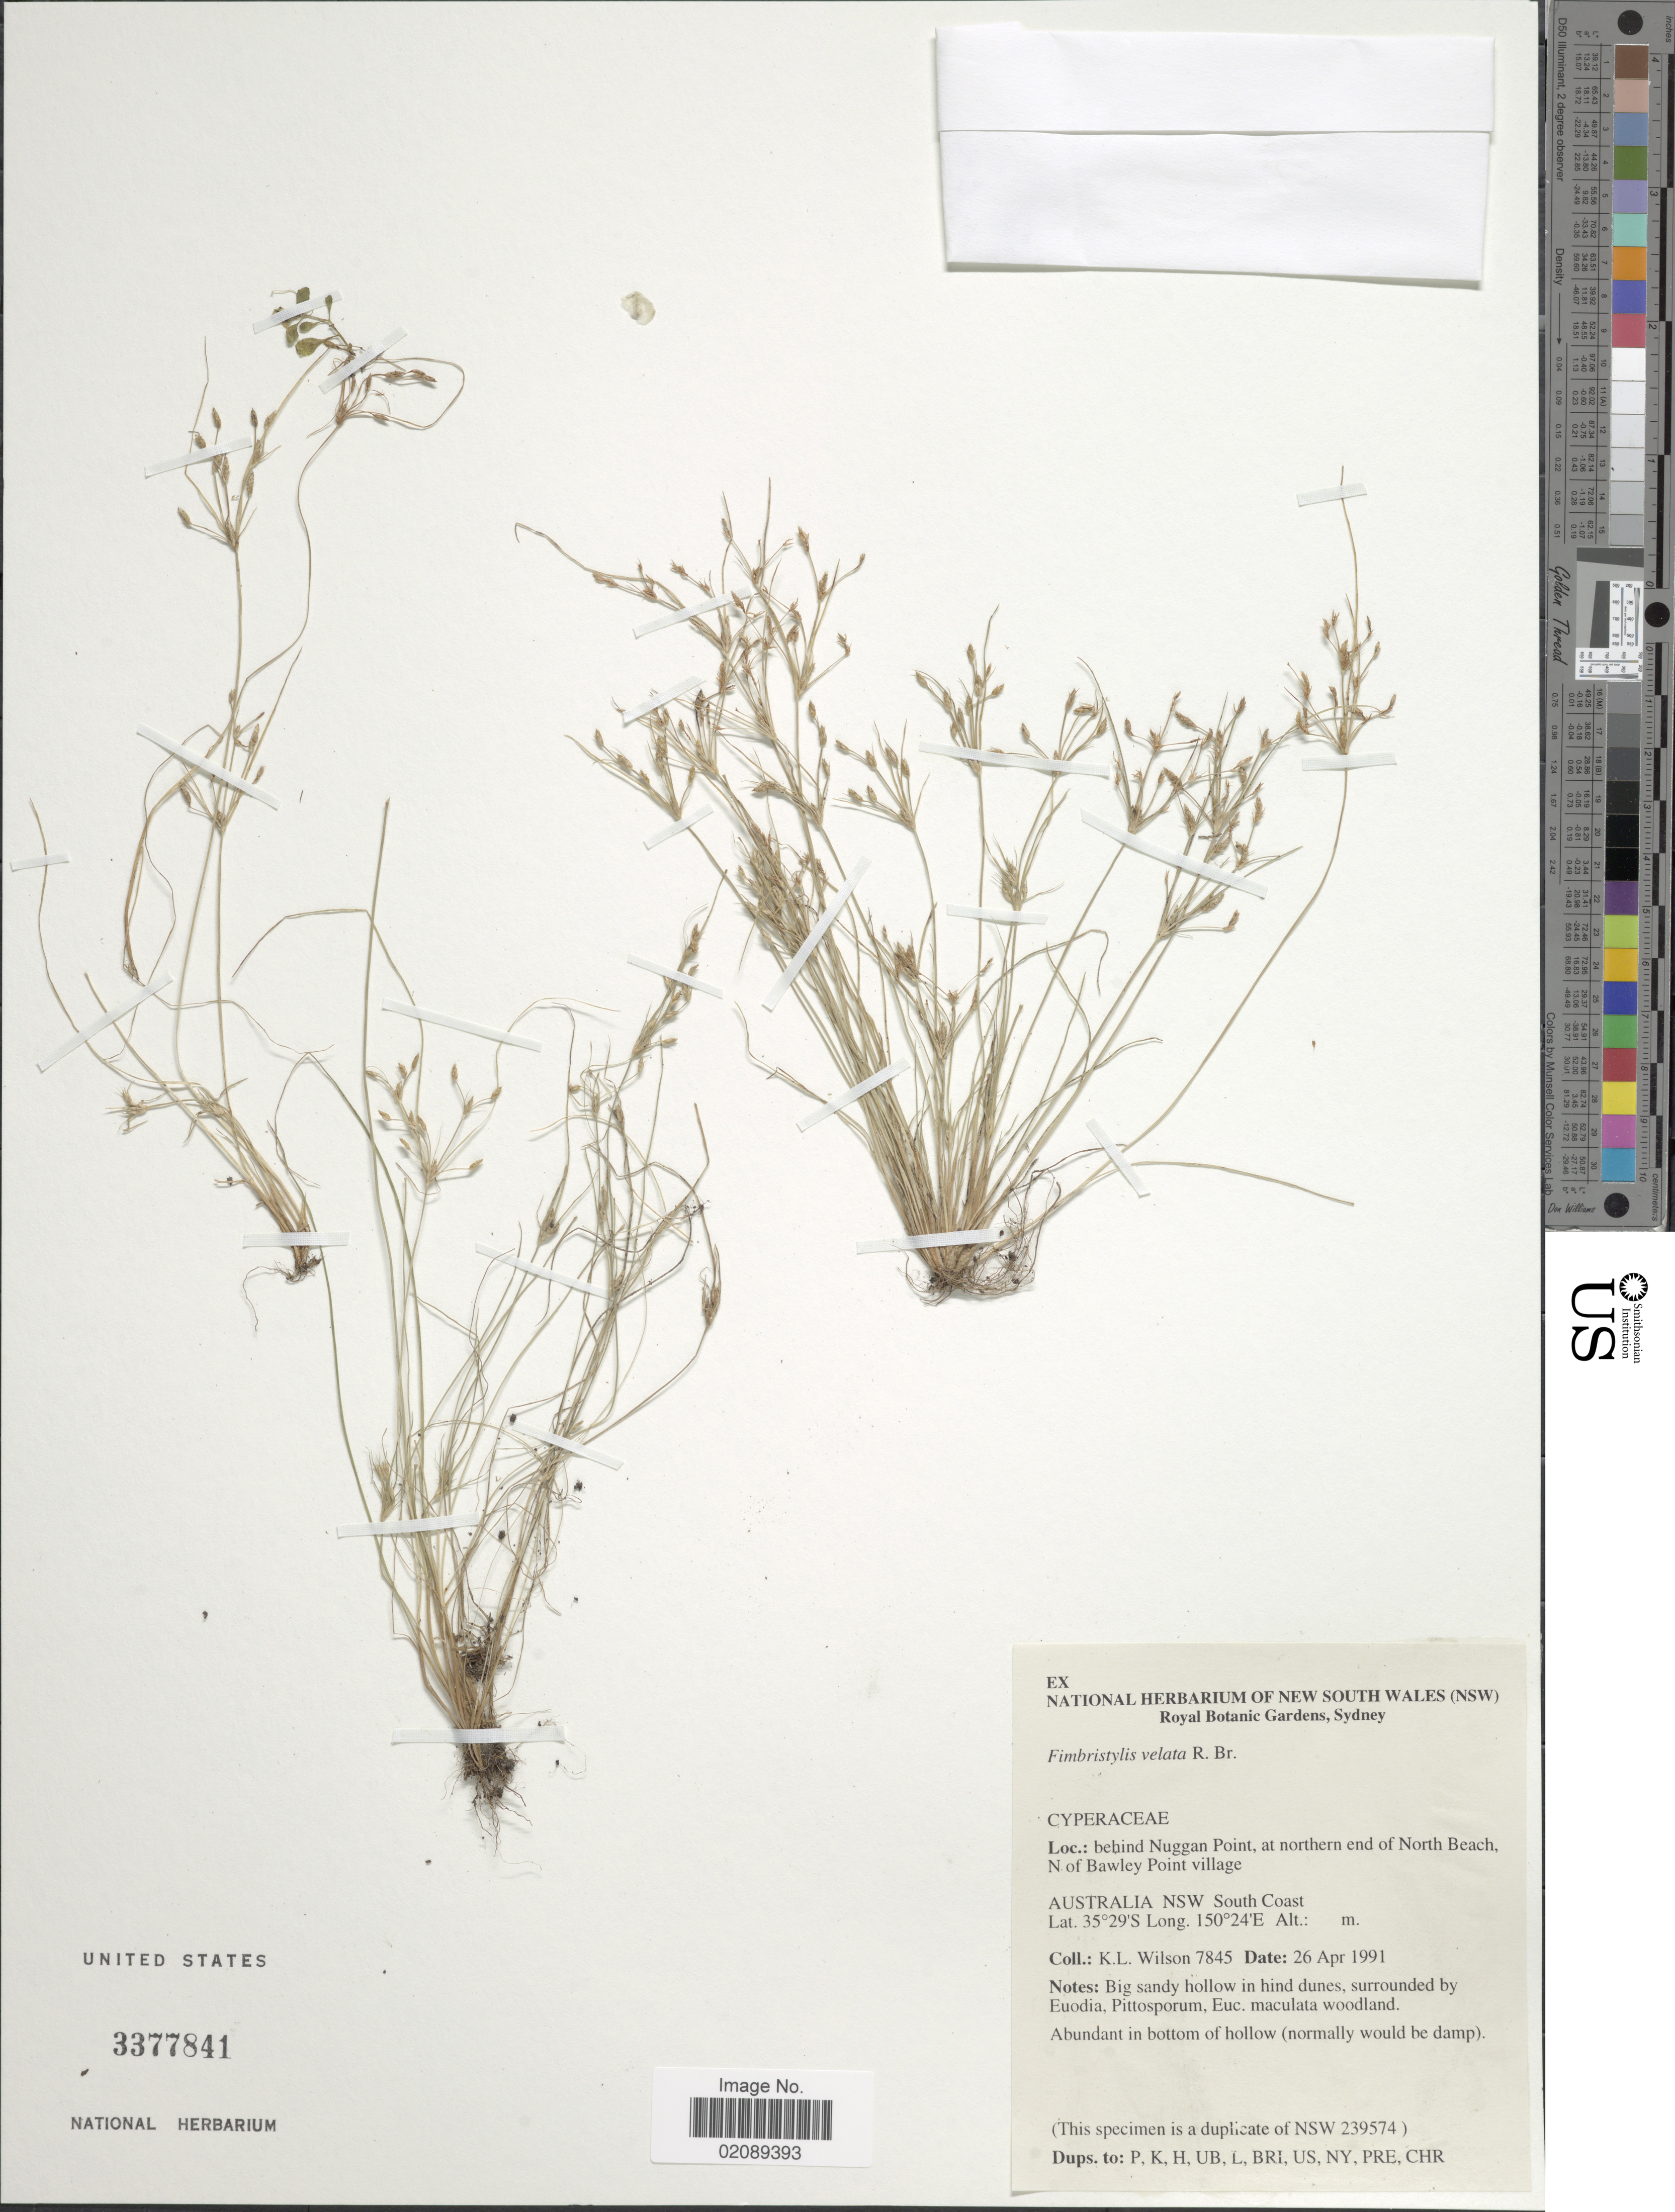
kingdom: Plantae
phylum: Tracheophyta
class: Liliopsida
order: Poales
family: Cyperaceae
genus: Fimbristylis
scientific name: Fimbristylis velata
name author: R. Br.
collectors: K. L. Wilson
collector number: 7845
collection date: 1991-04-26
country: Australia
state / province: New South Wales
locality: Behind Nuggan Point, at northern end of North Beach, N of Bawley Point Village, south coast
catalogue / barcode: US 3377841